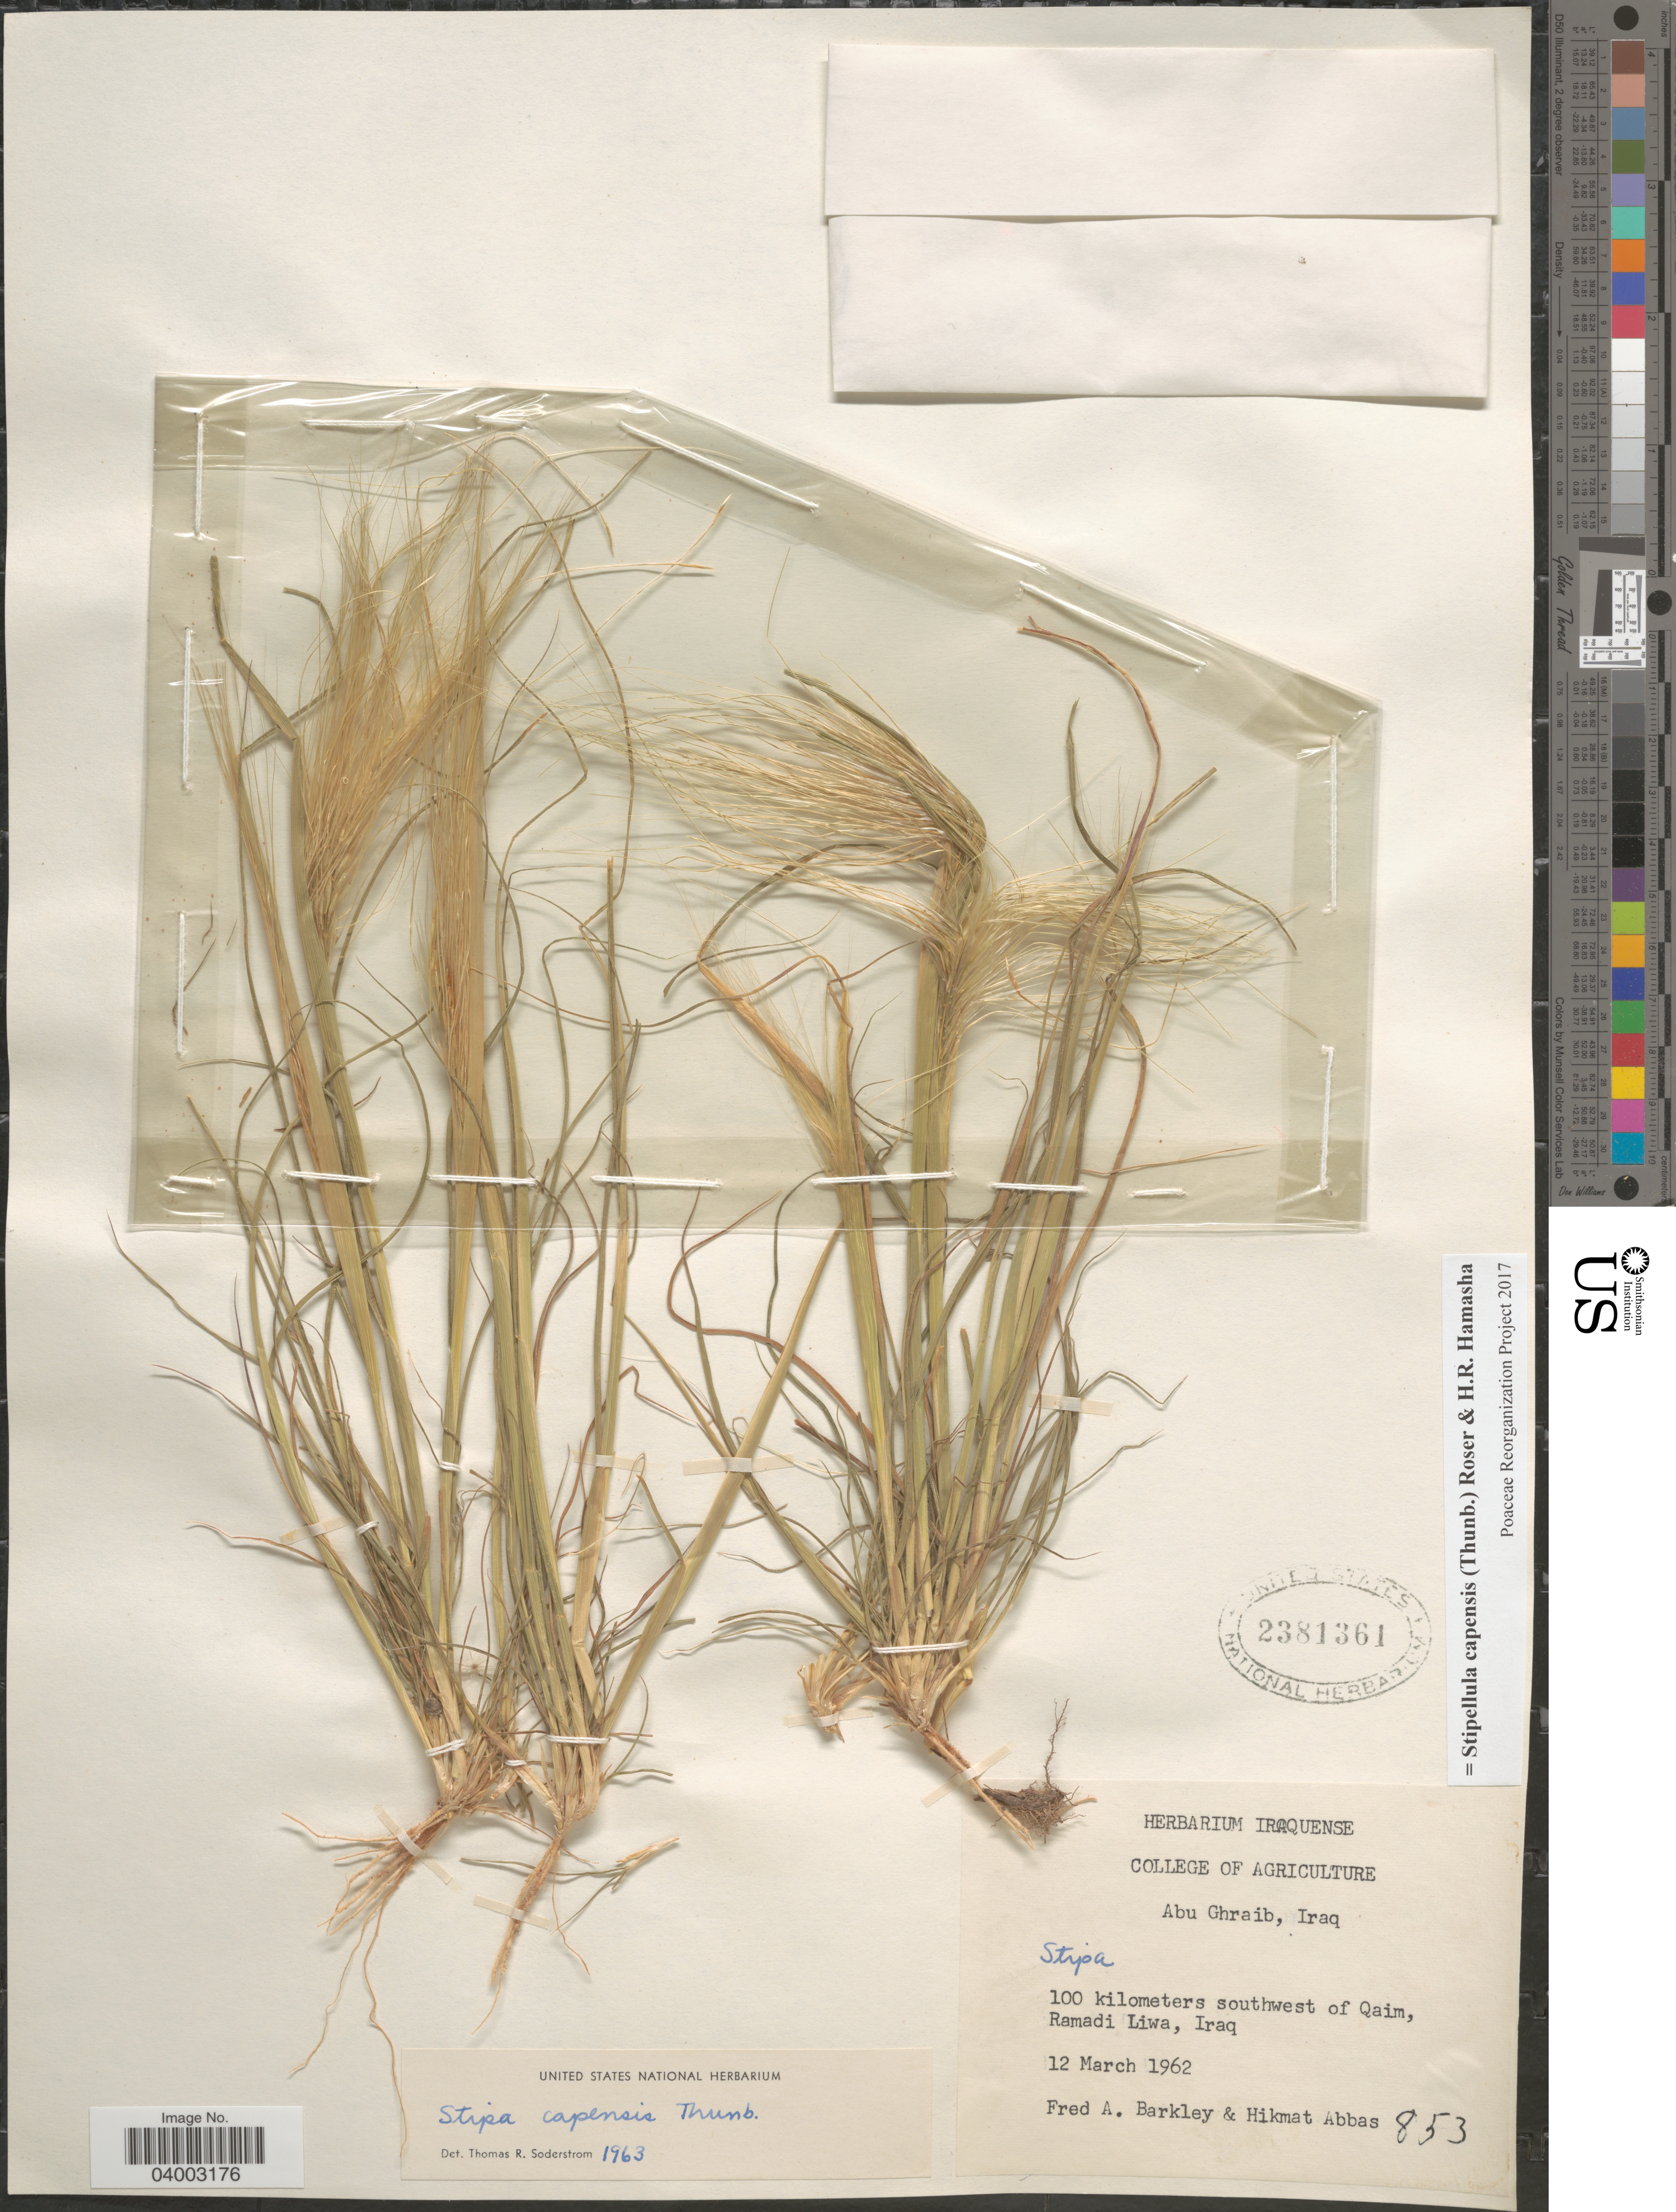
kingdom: Plantae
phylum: Tracheophyta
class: Liliopsida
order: Poales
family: Poaceae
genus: Stipellula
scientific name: Stipellula capensis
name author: (Thunb.) Röser & H. R. Hamasha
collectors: F. A. Barkley & H. Abbas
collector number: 853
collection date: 1962-03-12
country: Iraq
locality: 100 kilometers southwest of Qaim, Ramadi Liwa.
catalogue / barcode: US 2381361